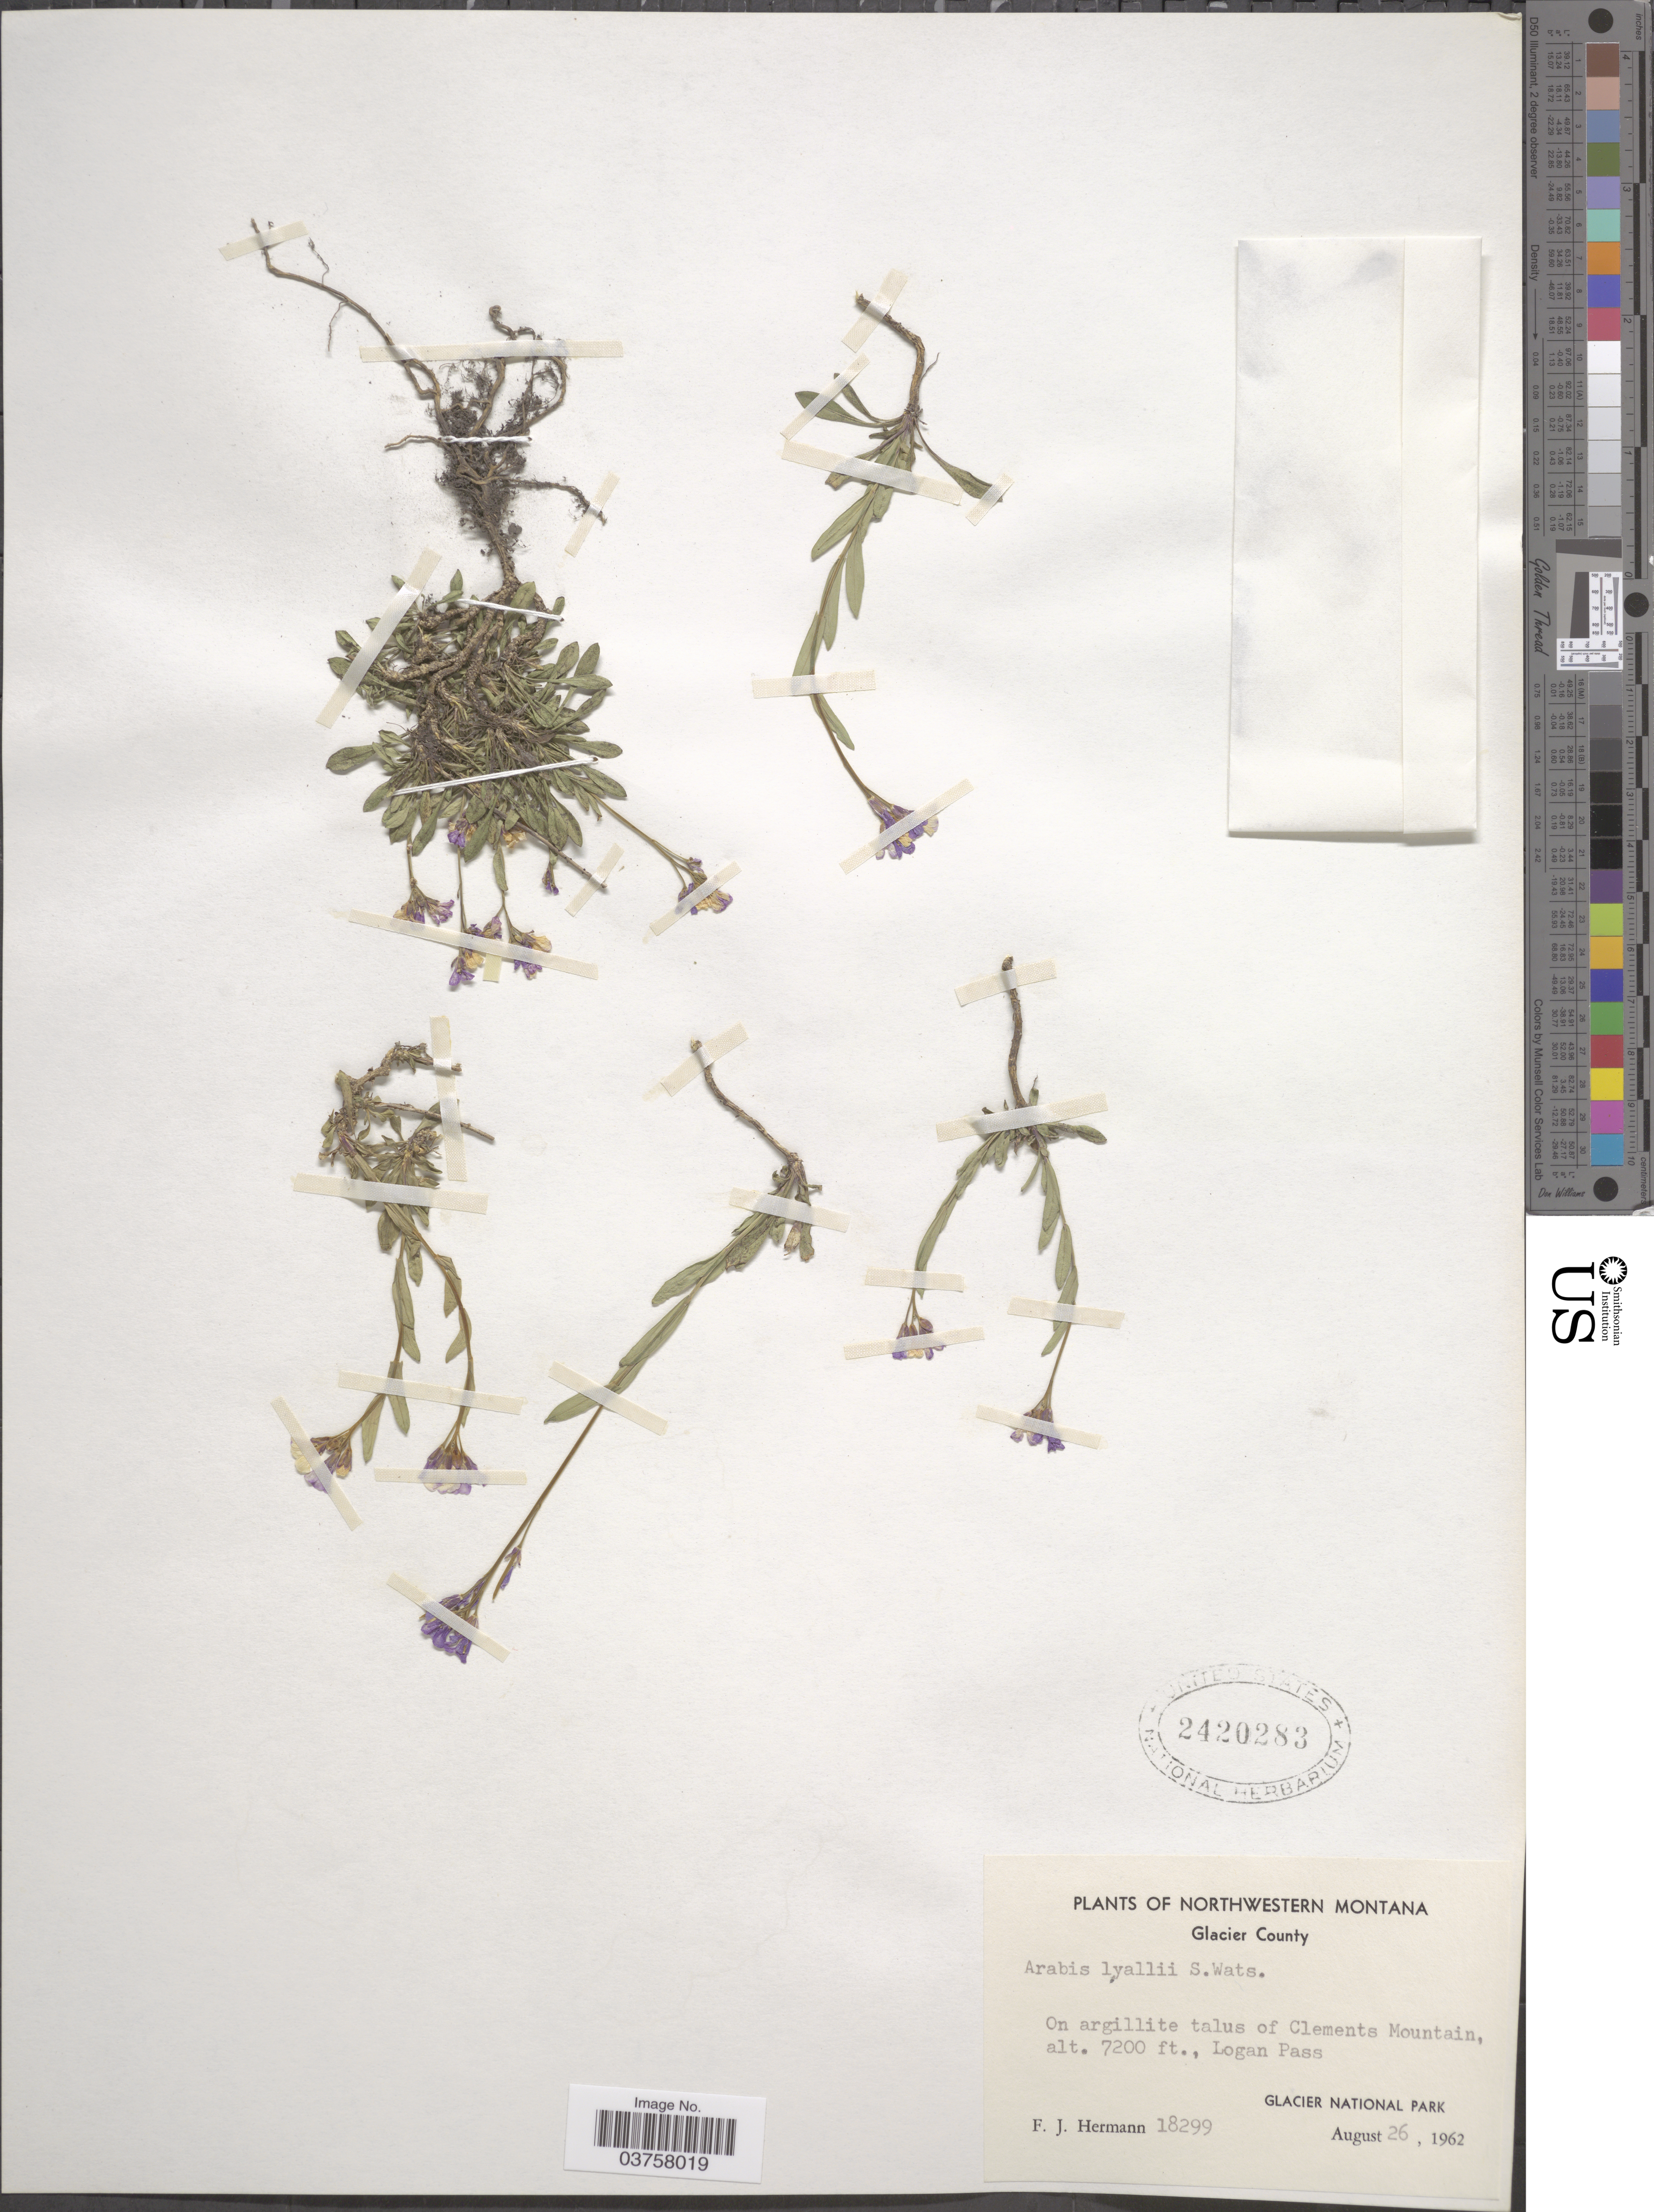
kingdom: Plantae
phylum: Tracheophyta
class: Magnoliopsida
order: Brassicales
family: Brassicaceae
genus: Arabis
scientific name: Arabis lyallii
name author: S. Watson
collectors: F. J. Hermann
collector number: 18299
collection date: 1962-08-26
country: United States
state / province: Montana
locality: Northwestern Montana, Glacier County. On argillite talus of Clements Mountain. Logan Pass. Glacier National Park.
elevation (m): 2195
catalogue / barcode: US 2420283